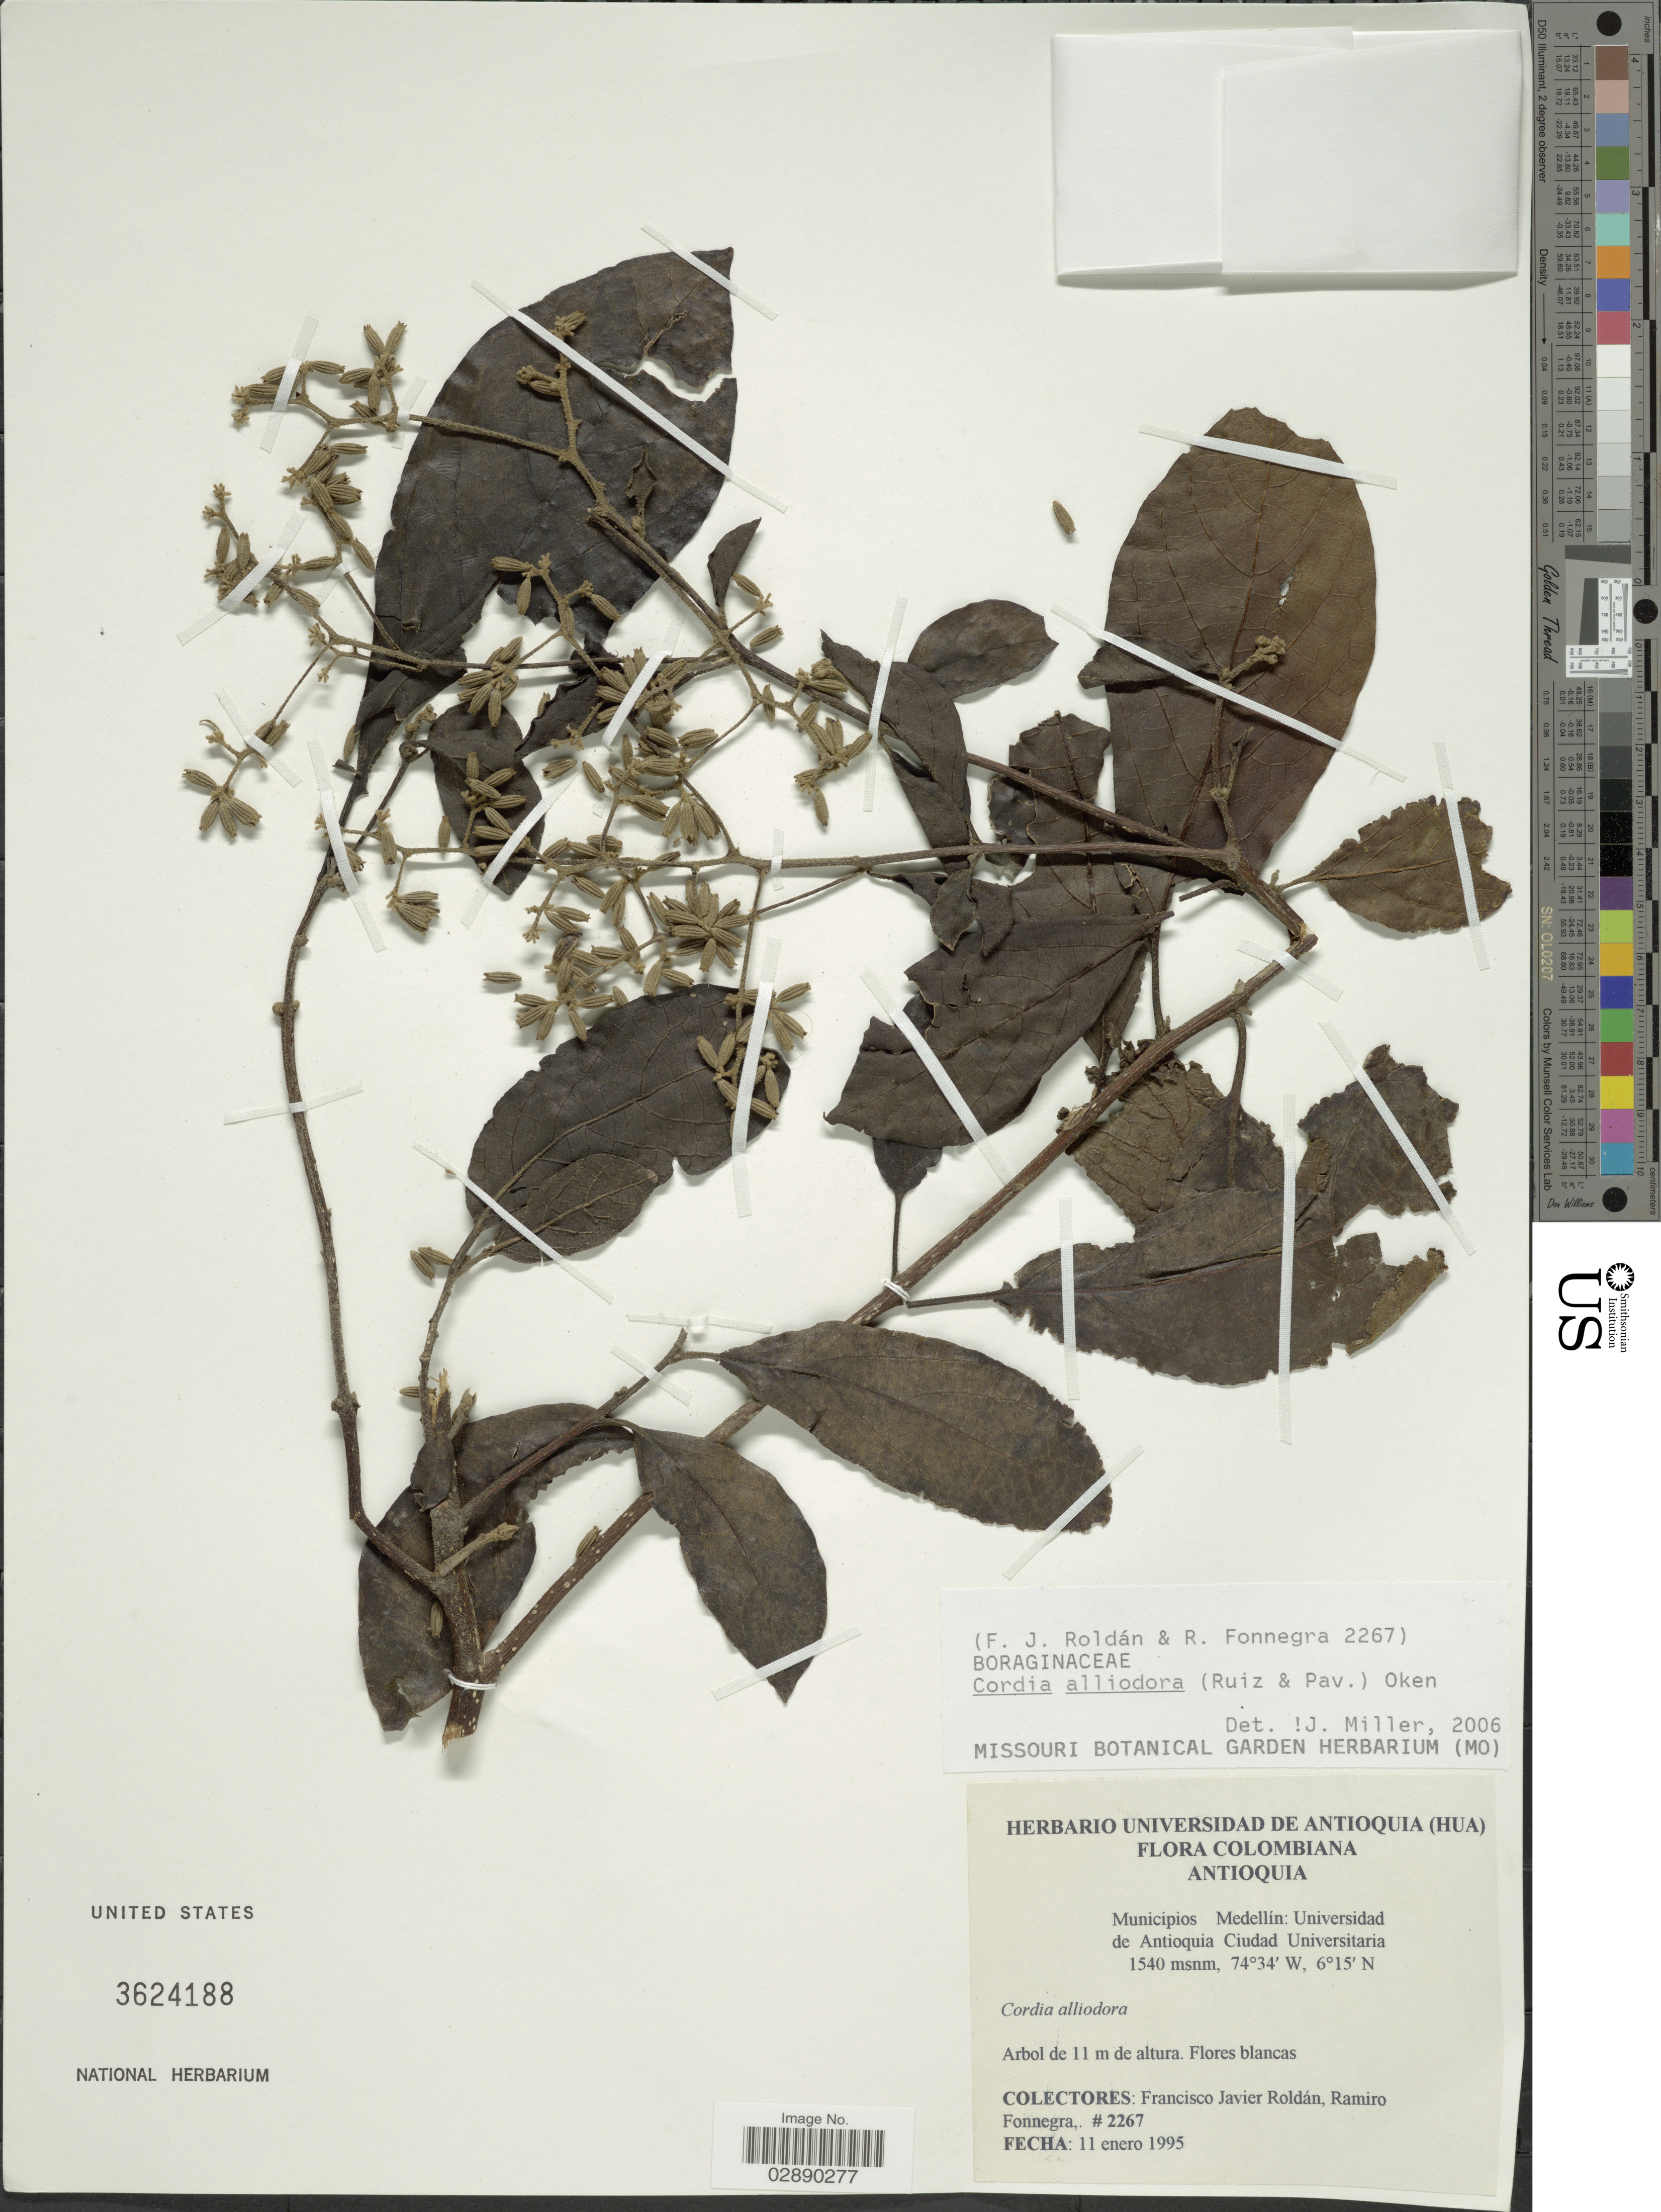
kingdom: Plantae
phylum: Tracheophyta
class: Magnoliopsida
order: Boraginales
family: Cordiaceae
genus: Cordia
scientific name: Cordia alliodora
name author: (Ruiz & Pav.) Oken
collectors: F. J. Roldán & R. Fonnegra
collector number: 2267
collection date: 1995-01-11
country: Colombia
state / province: Antioquia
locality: Municipios Medellín: Universidad de Antioquia Ciudad Universitaria.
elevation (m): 1540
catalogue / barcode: US 3624188